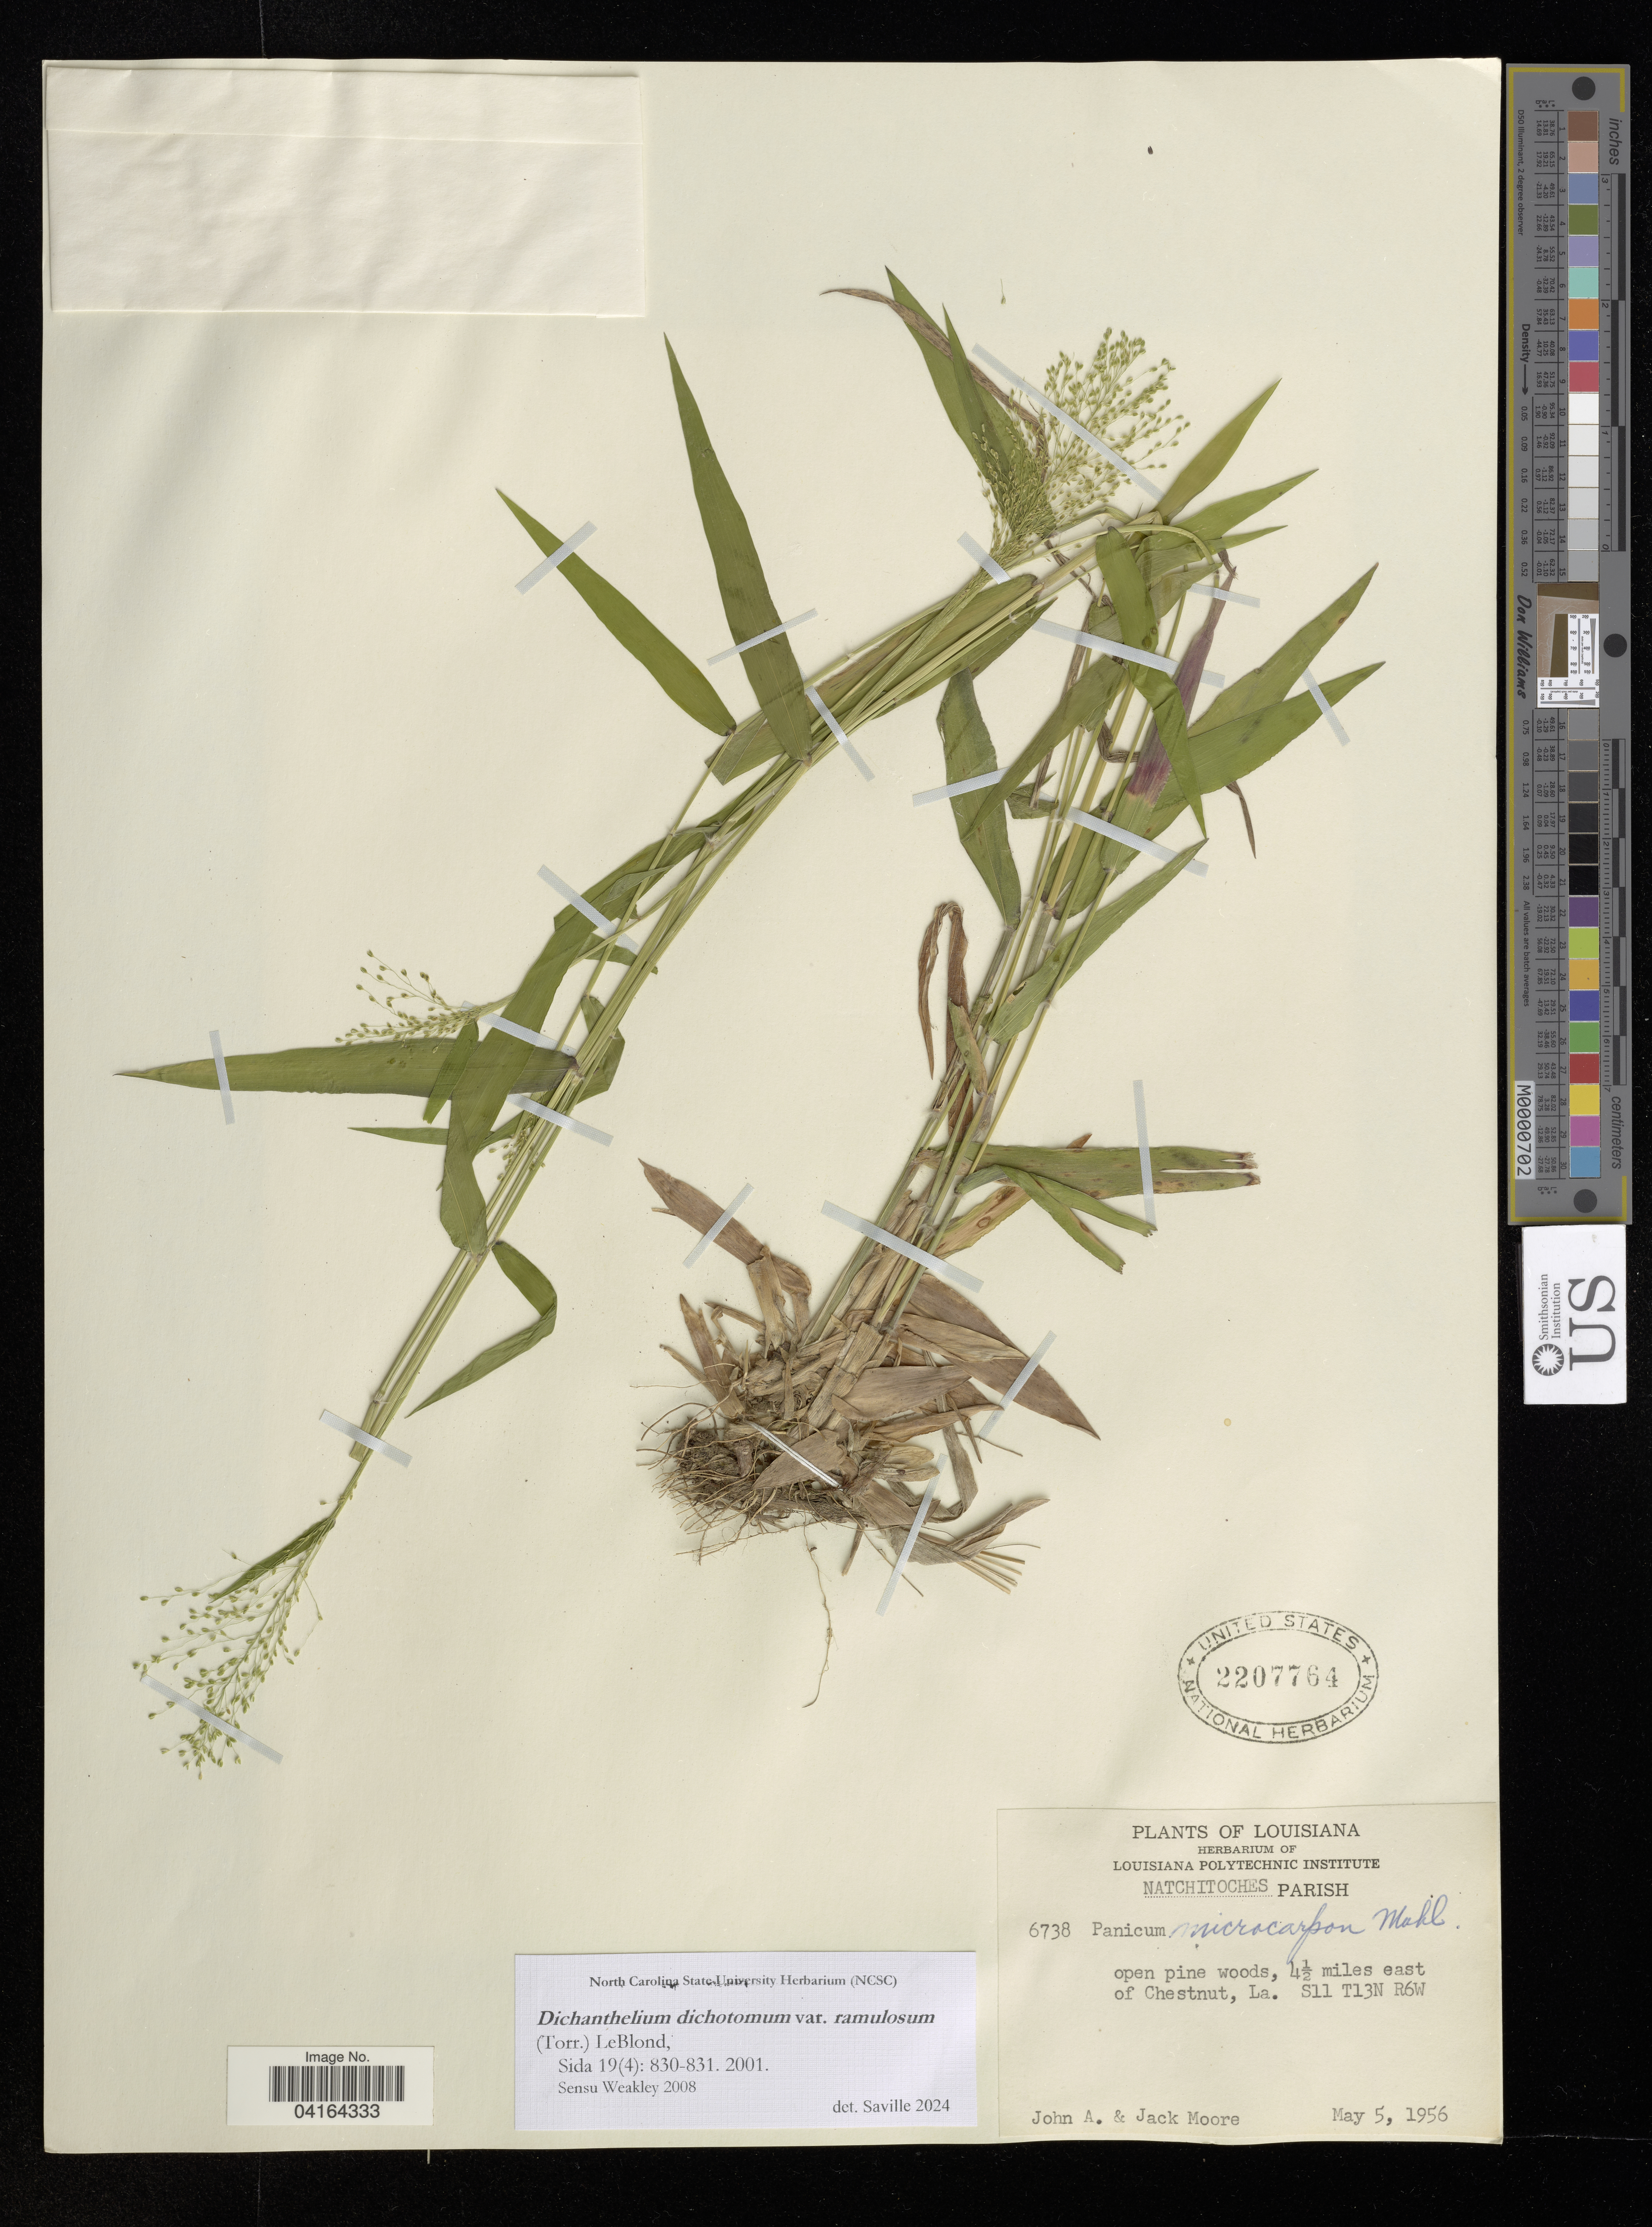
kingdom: Plantae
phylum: Tracheophyta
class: Liliopsida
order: Poales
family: Poaceae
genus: Dichanthelium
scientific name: Dichanthelium dichotomum var. ramulosum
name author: (Torr.) Lelong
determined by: Saville, A. C., (NCSC), North Carolina State University (UNITED STATES)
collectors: A. John & J. Moore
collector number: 6738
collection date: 1956-05-05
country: United States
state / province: Louisiana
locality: Natchitoches Parish. Open pine woods, 4 1/2 miles east of Chestnut.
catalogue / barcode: US 2207764